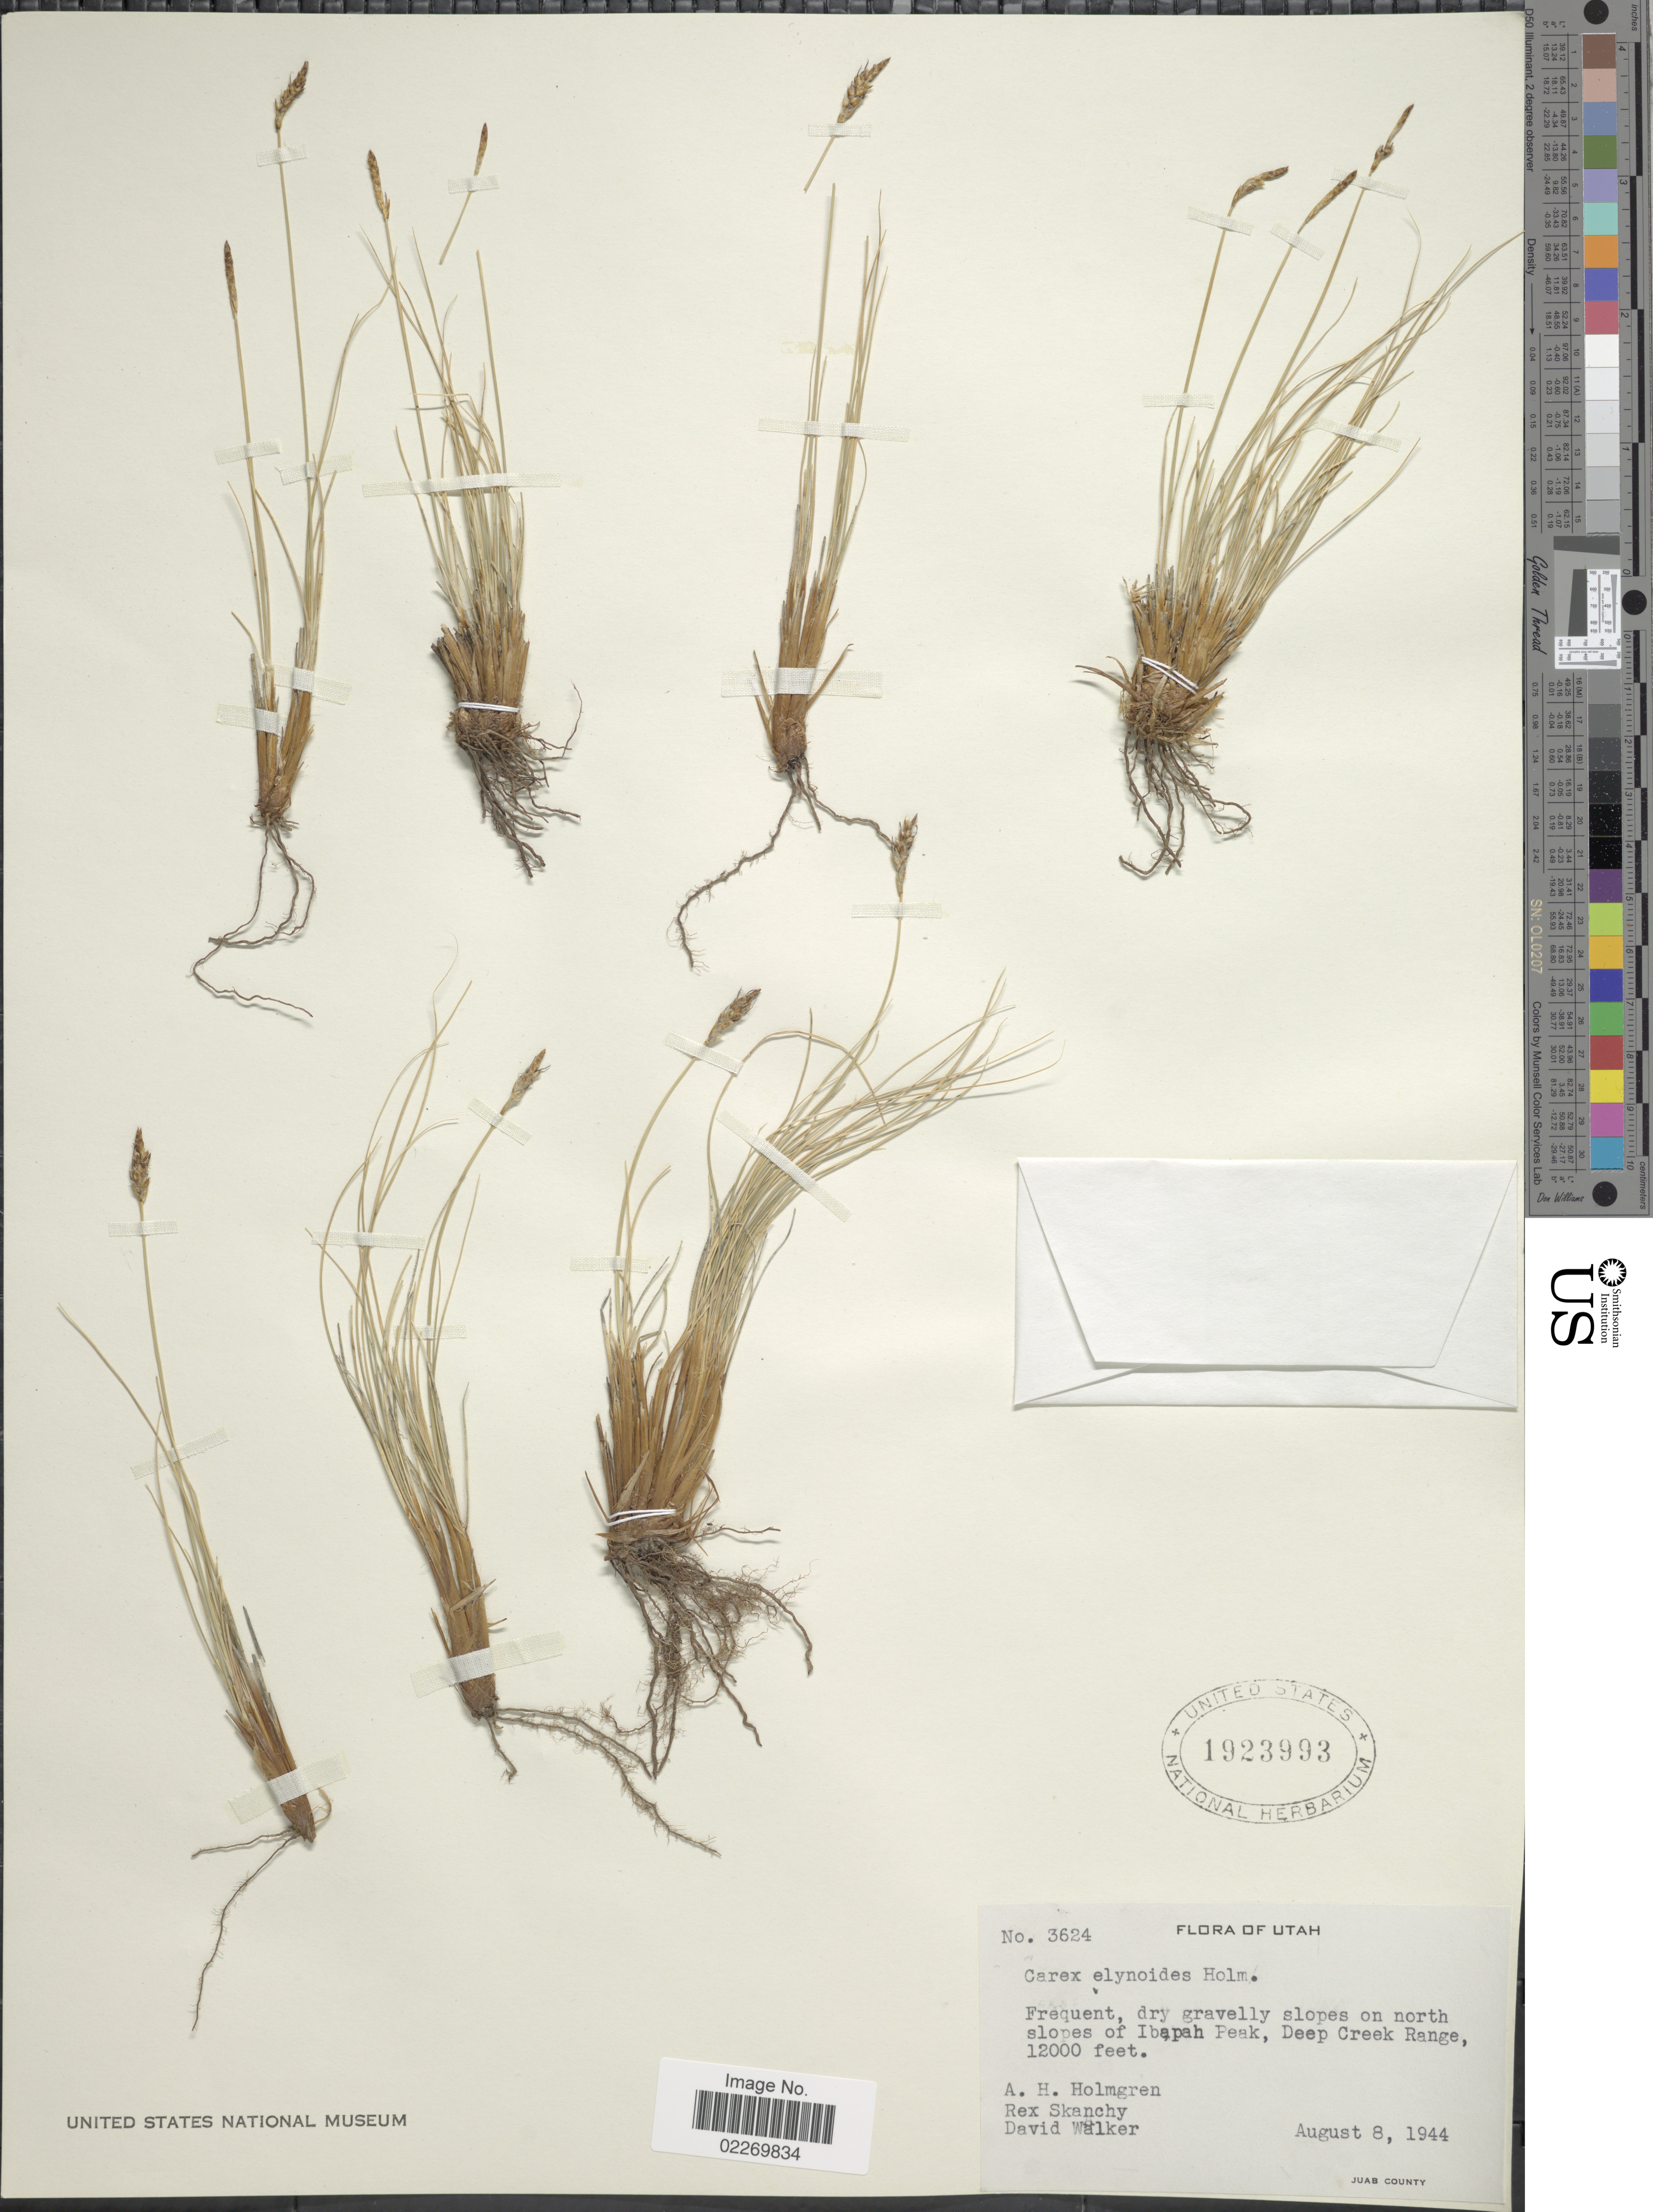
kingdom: Plantae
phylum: Tracheophyta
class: Liliopsida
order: Poales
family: Cyperaceae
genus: Carex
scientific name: Carex elynoides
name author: Holm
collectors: A. H. Holmgren, R. Skanchy & D. Walker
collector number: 3624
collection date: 1944-08-08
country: United States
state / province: Utah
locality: Frequent, dry gravelly slopes on north slopes of Ibapah Peak, Deep Creek Range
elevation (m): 3658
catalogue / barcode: US 1923993